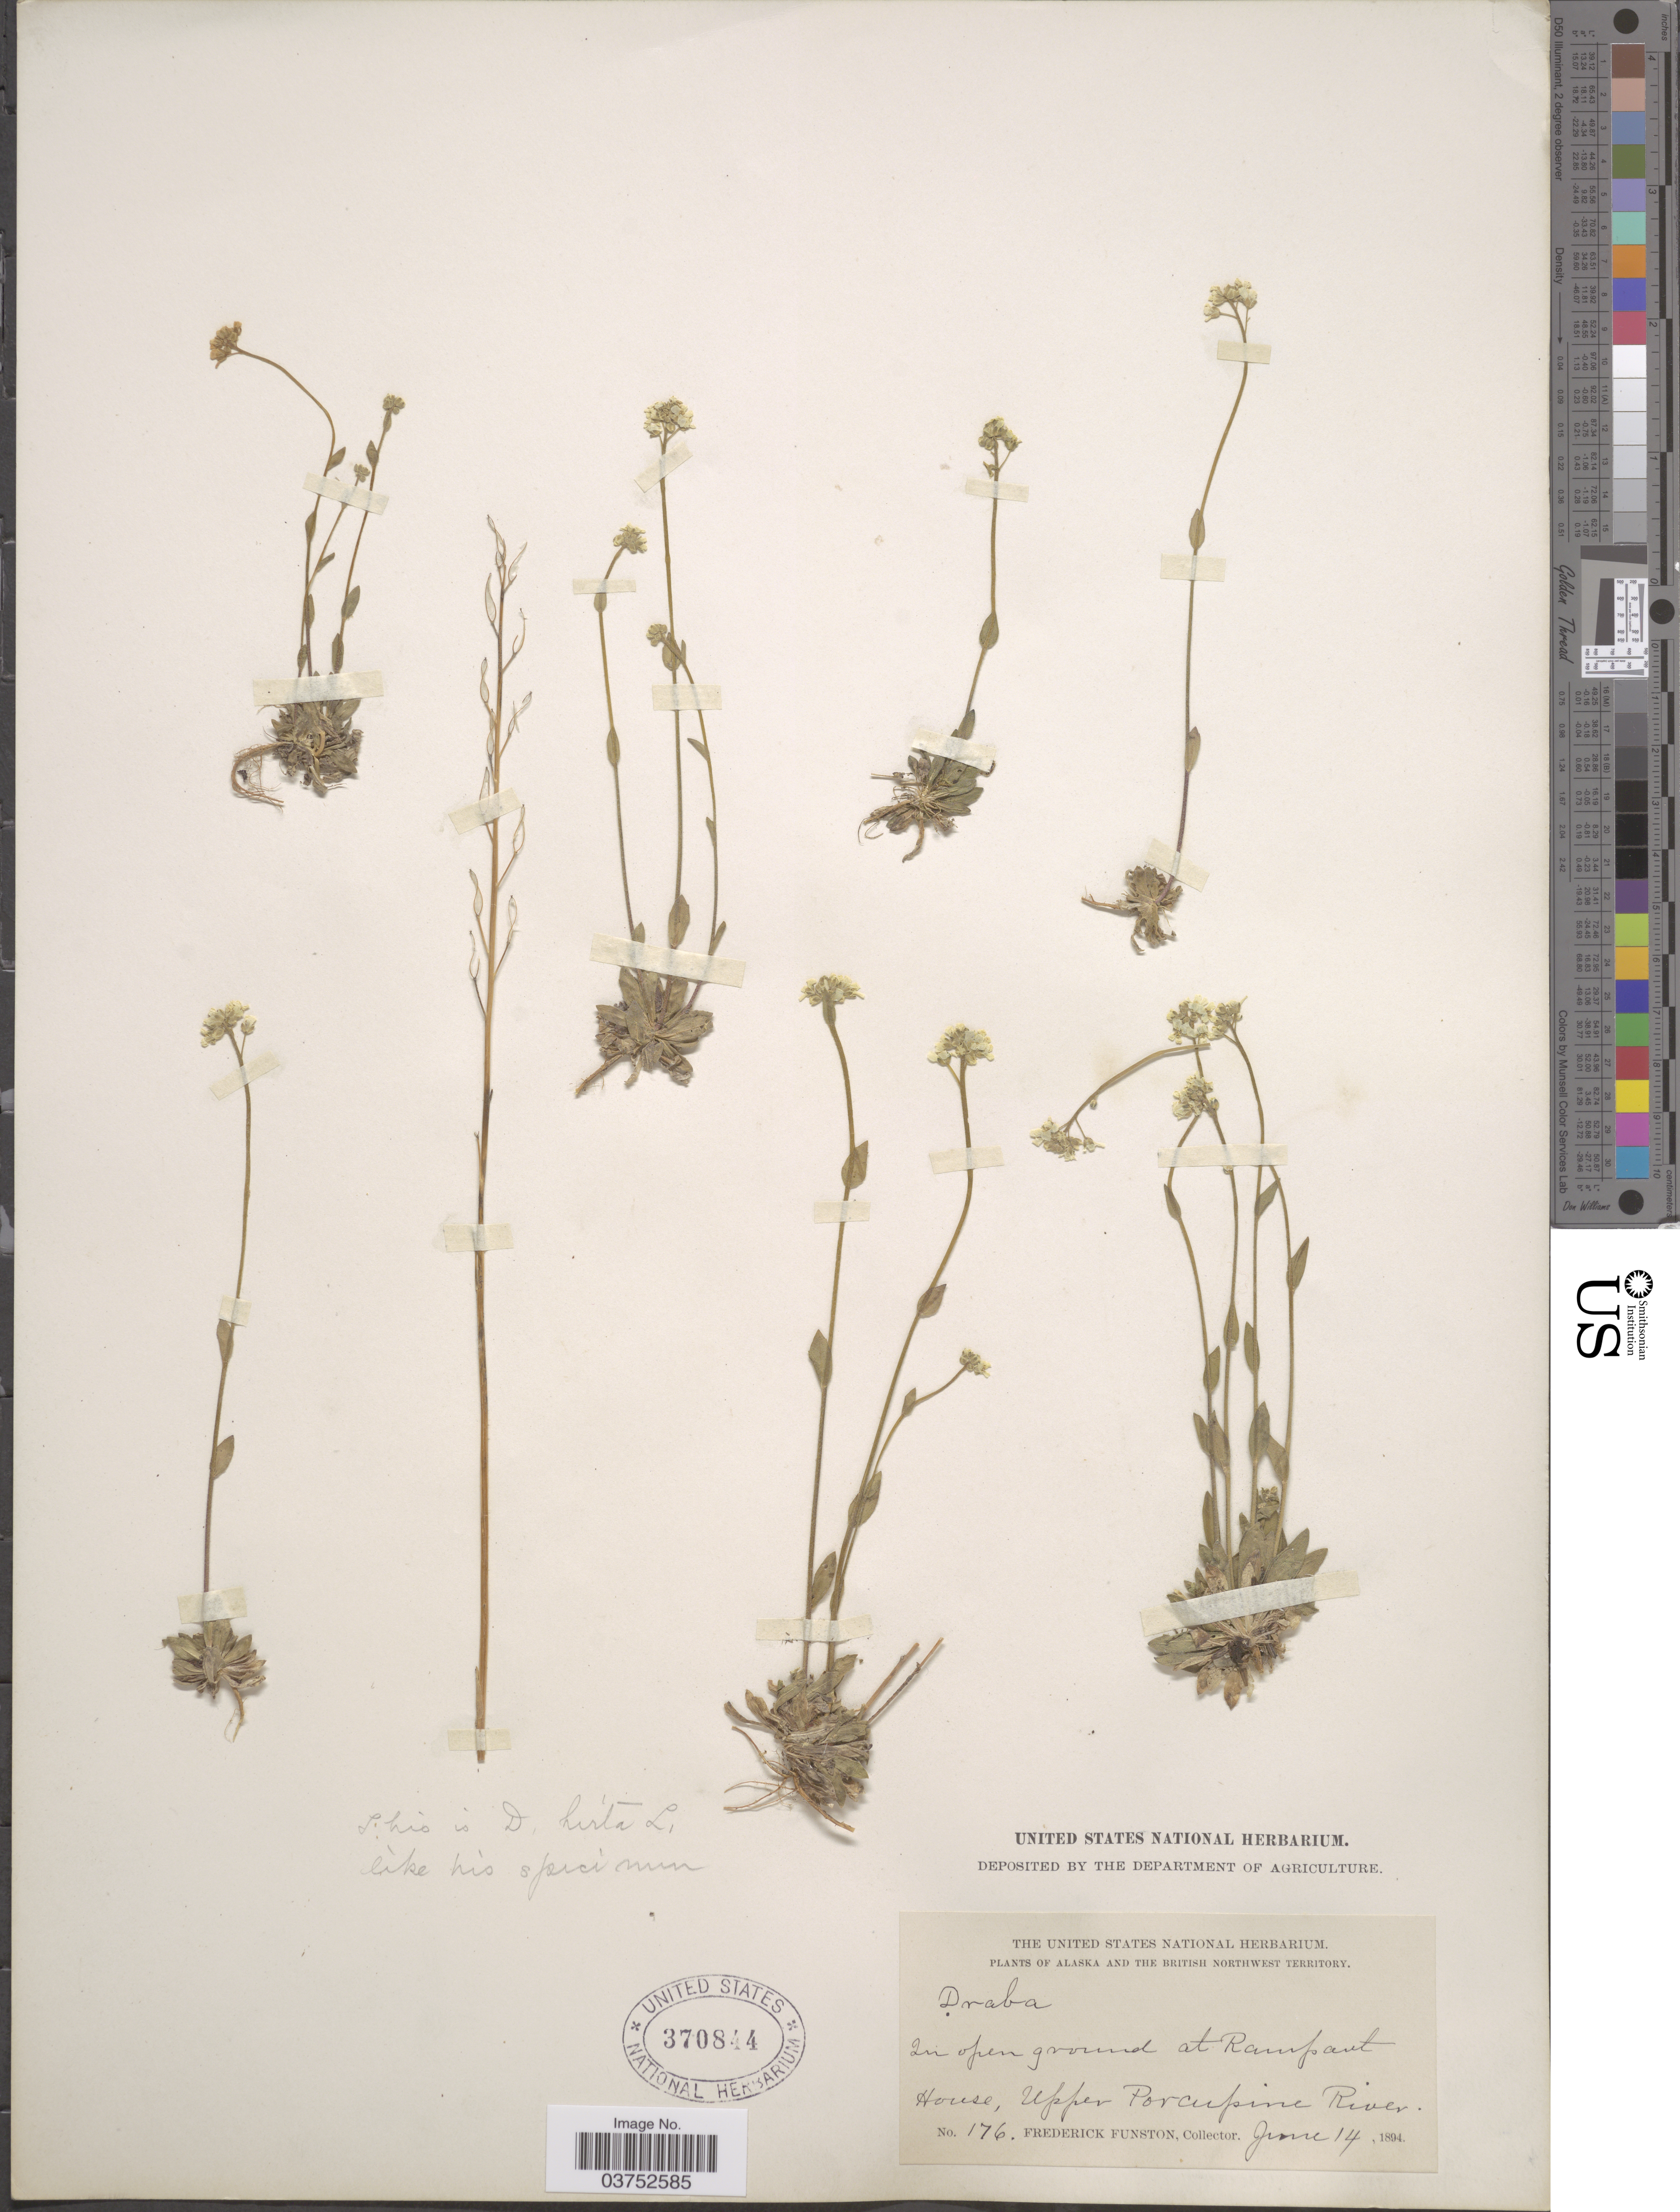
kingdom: Plantae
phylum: Tracheophyta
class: Magnoliopsida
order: Brassicales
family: Brassicaceae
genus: Draba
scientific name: Draba stenoloba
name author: Ledeb.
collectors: F. Funston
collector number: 176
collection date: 1894-06-14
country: Canada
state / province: Yukon Territory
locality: Alaska and the British Northwest Territory. At Rampart House, Upper Porcupine River.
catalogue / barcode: US 370844